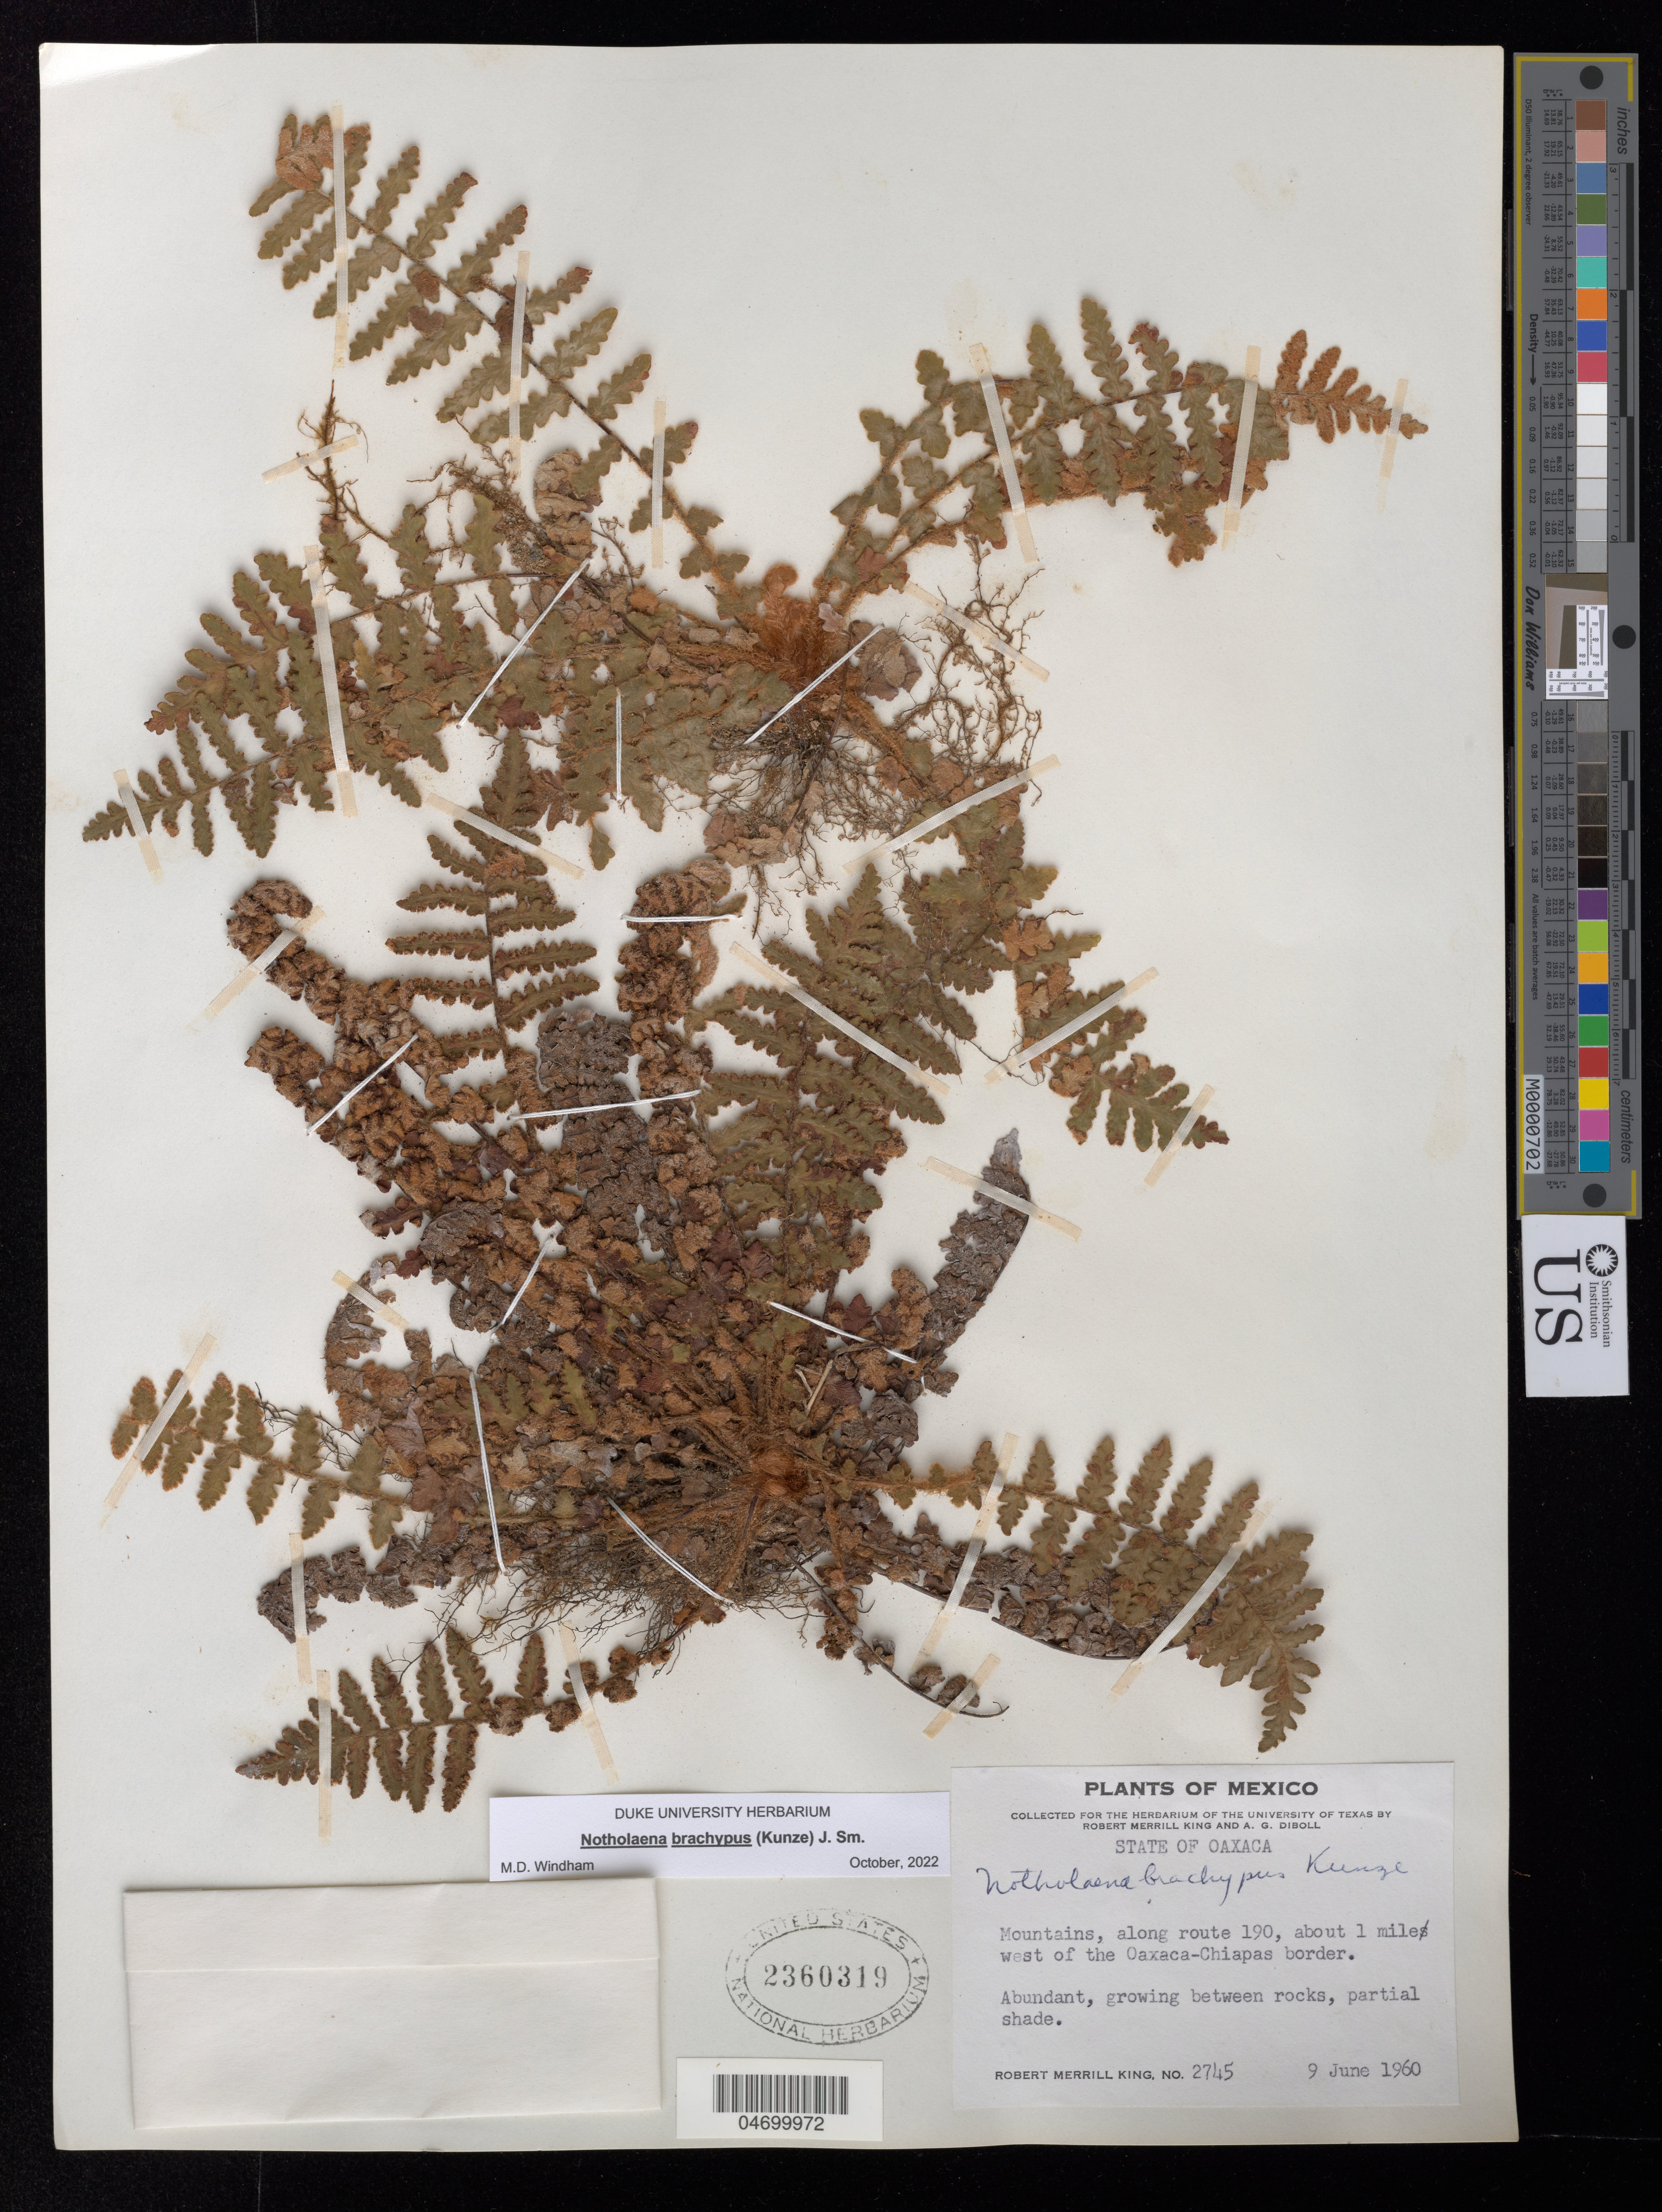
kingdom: Plantae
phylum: Tracheophyta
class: Polypodiopsida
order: Polypodiales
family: Pteridaceae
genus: Notholaena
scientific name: Notholaena brachypus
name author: (Kunze) J. Sm.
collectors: R. M. King & A. Diboll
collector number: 2745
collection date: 1960-06-09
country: Mexico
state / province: Oaxaca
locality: Mountains, along route 190, about 1 mil west of the Oaxaca-Chiapas border.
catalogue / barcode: US 2360319